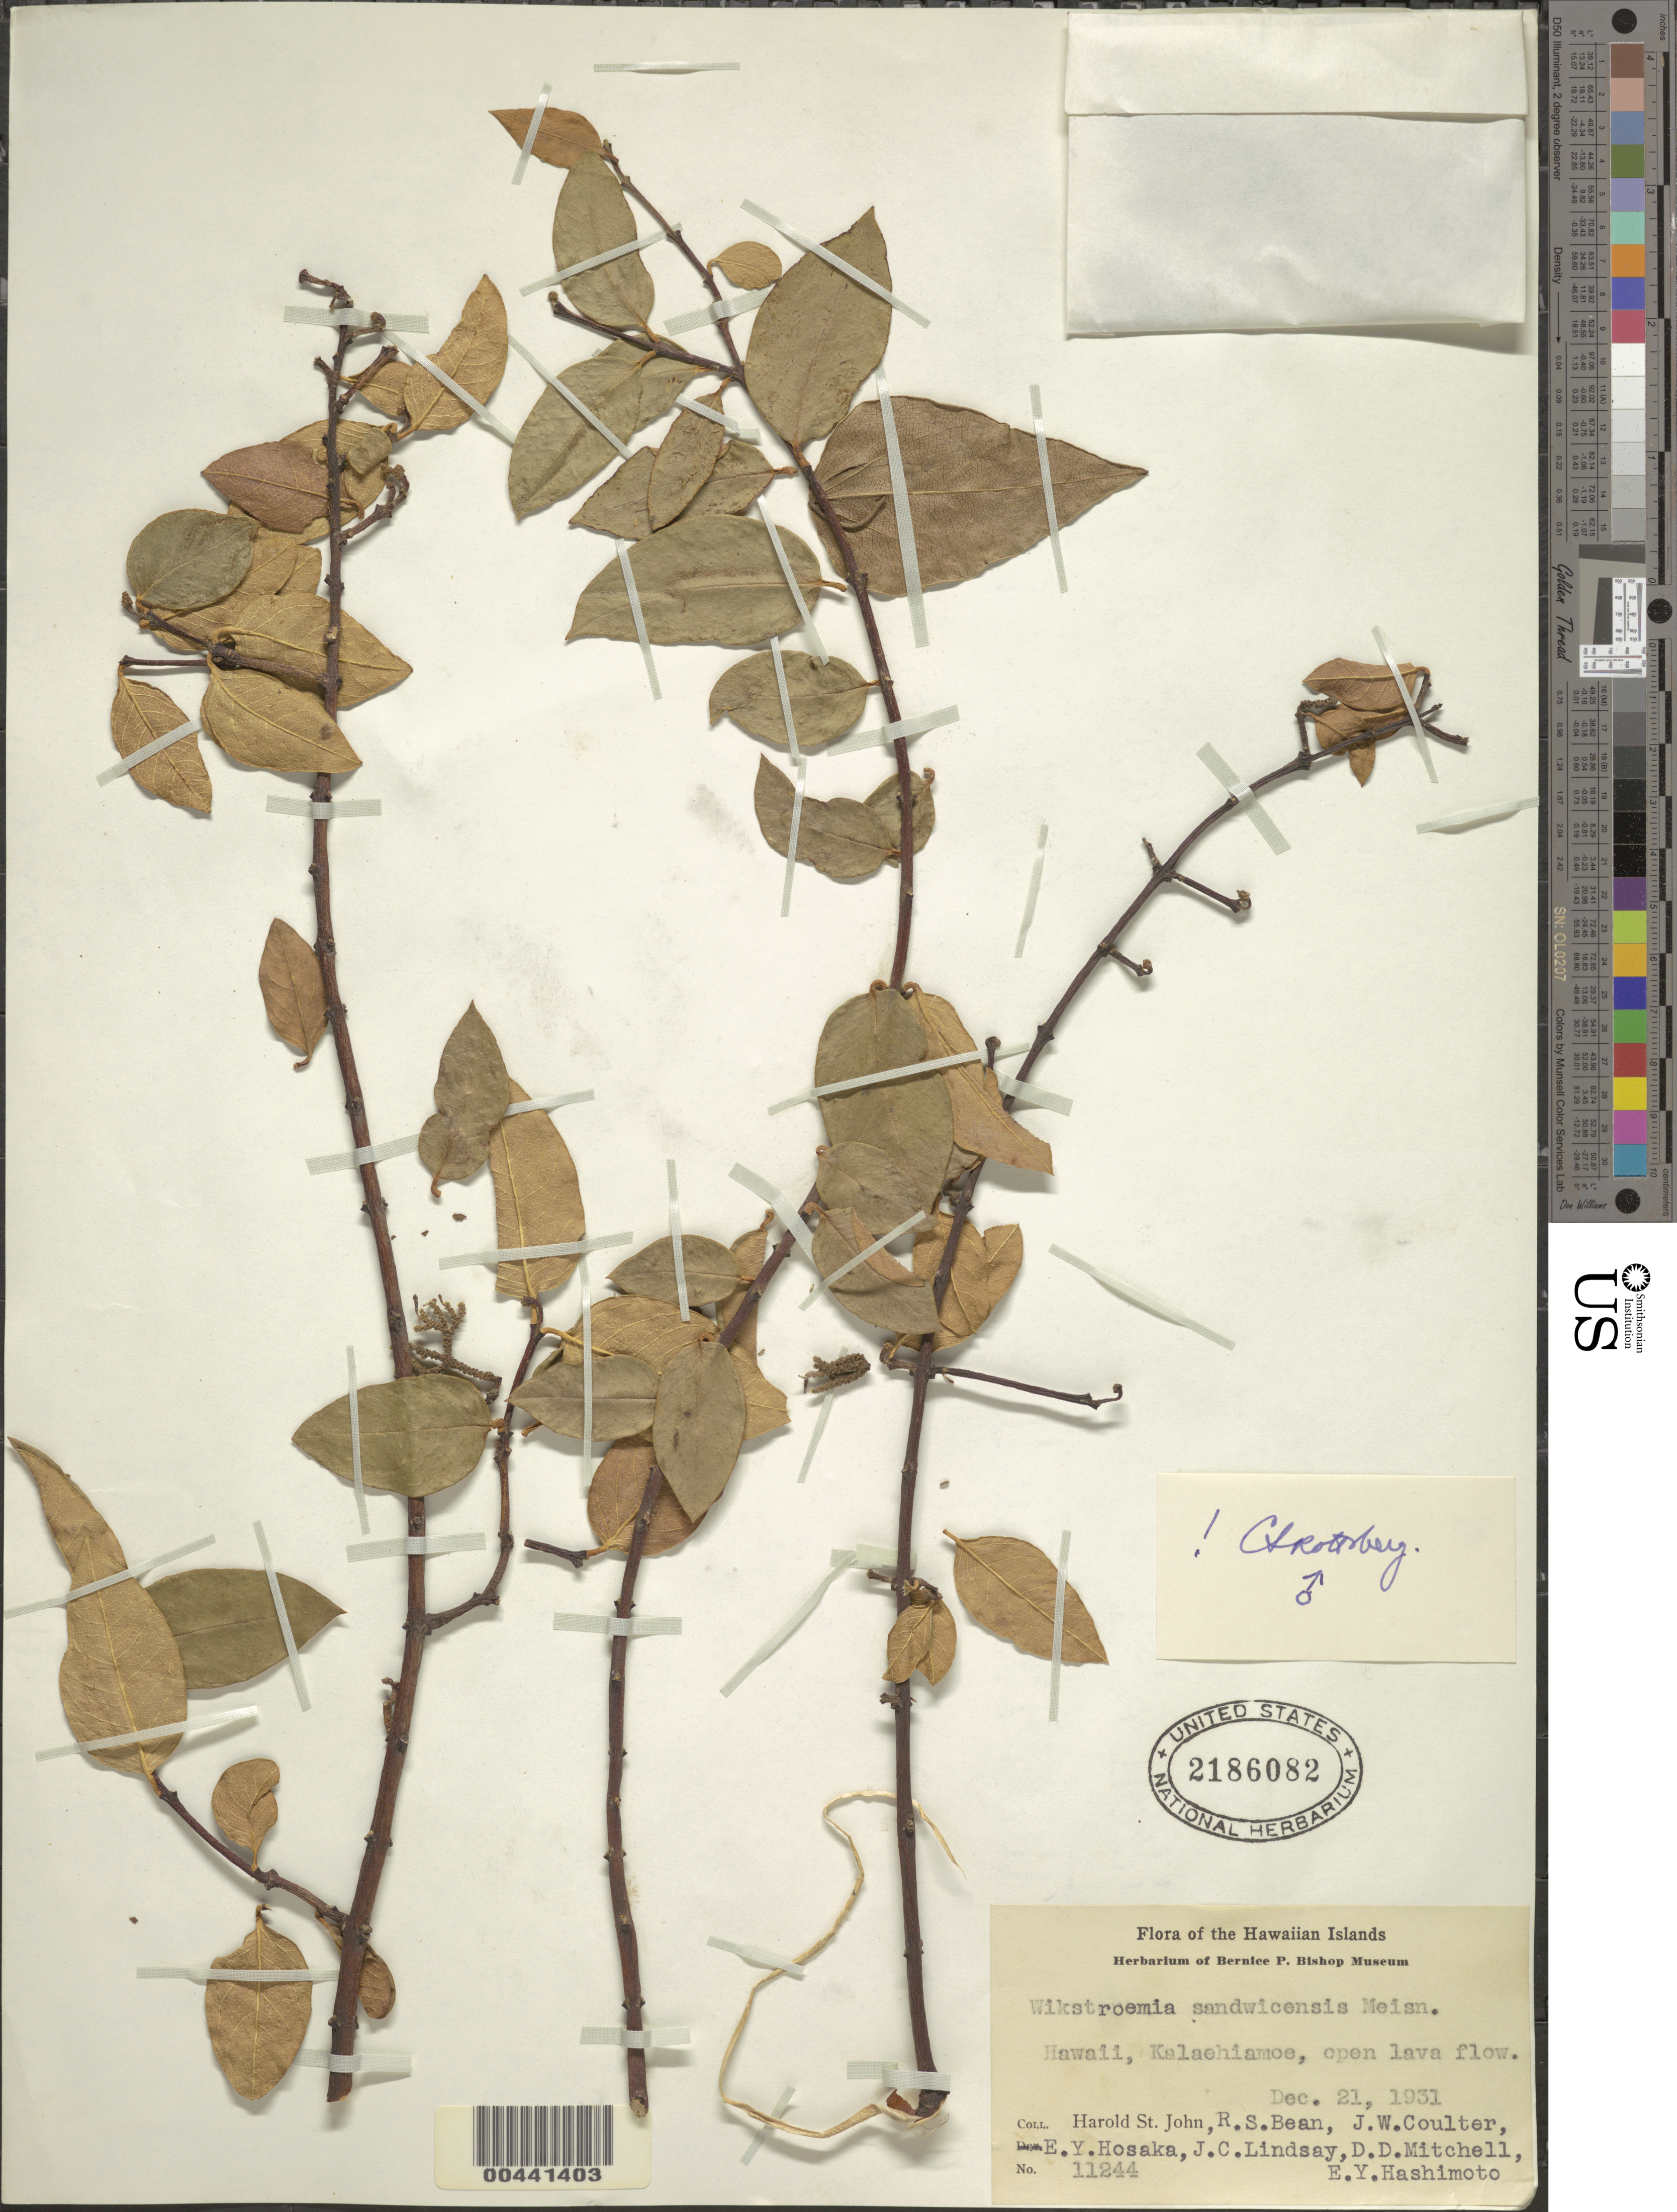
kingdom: Plantae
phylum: Tracheophyta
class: Magnoliopsida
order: Malvales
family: Thymelaeaceae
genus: Wikstroemia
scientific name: Wikstroemia sandwicensis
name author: Meisn.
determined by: Skottsberg, C. J. F.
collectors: H. St. John, R. Bean, J. W. Coulter & E. Y. Hosaka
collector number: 11244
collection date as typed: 21 Dec 1931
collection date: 1931-12-21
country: United States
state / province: Hawaii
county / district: Hawaii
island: Hawaii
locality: Kalaehiamoe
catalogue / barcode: US 2186082